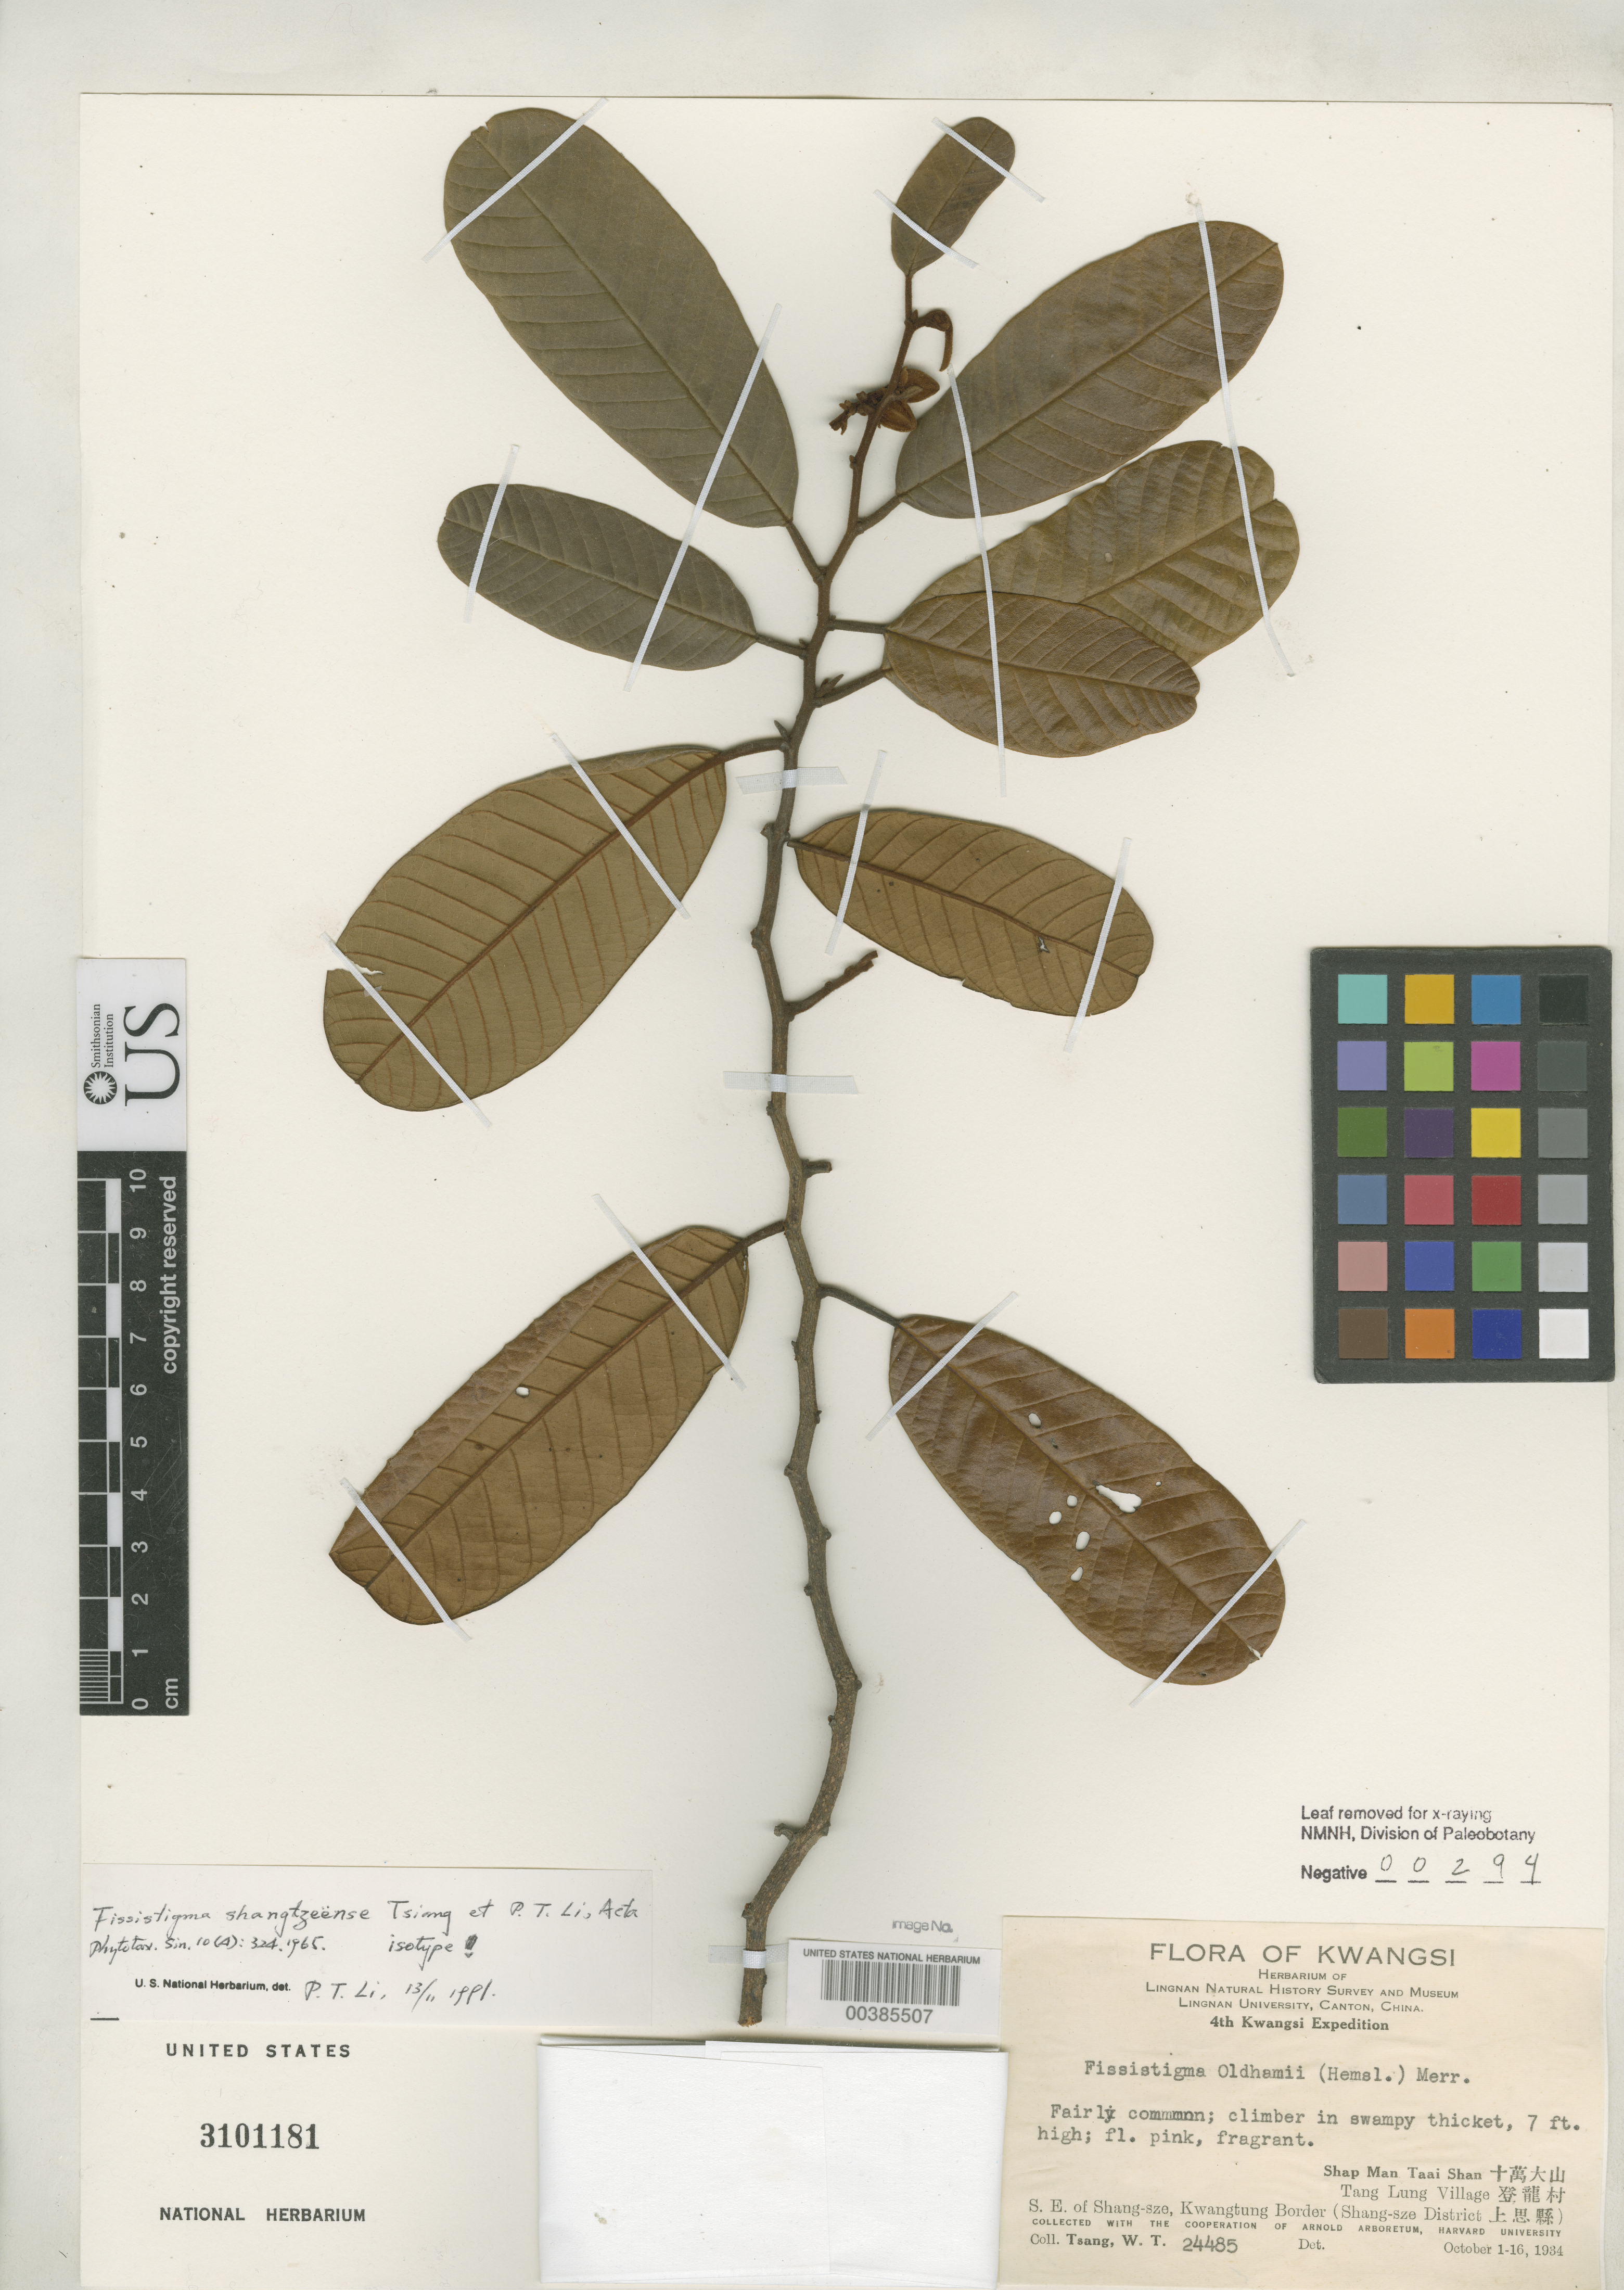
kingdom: Plantae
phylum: Tracheophyta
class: Magnoliopsida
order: Magnoliales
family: Annonaceae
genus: Fissistigma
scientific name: Fissistigma shangtzeense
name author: Tsiang & P.T. Li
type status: Isotype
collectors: W. T. Tsang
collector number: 24485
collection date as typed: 01 Oct 1934 to 16 Oct 1934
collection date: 1934-10-01/1934-10-16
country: China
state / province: Guangxi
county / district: Shang-sze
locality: SE of Shang-tze, Kwangtung border.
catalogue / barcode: US 3101181